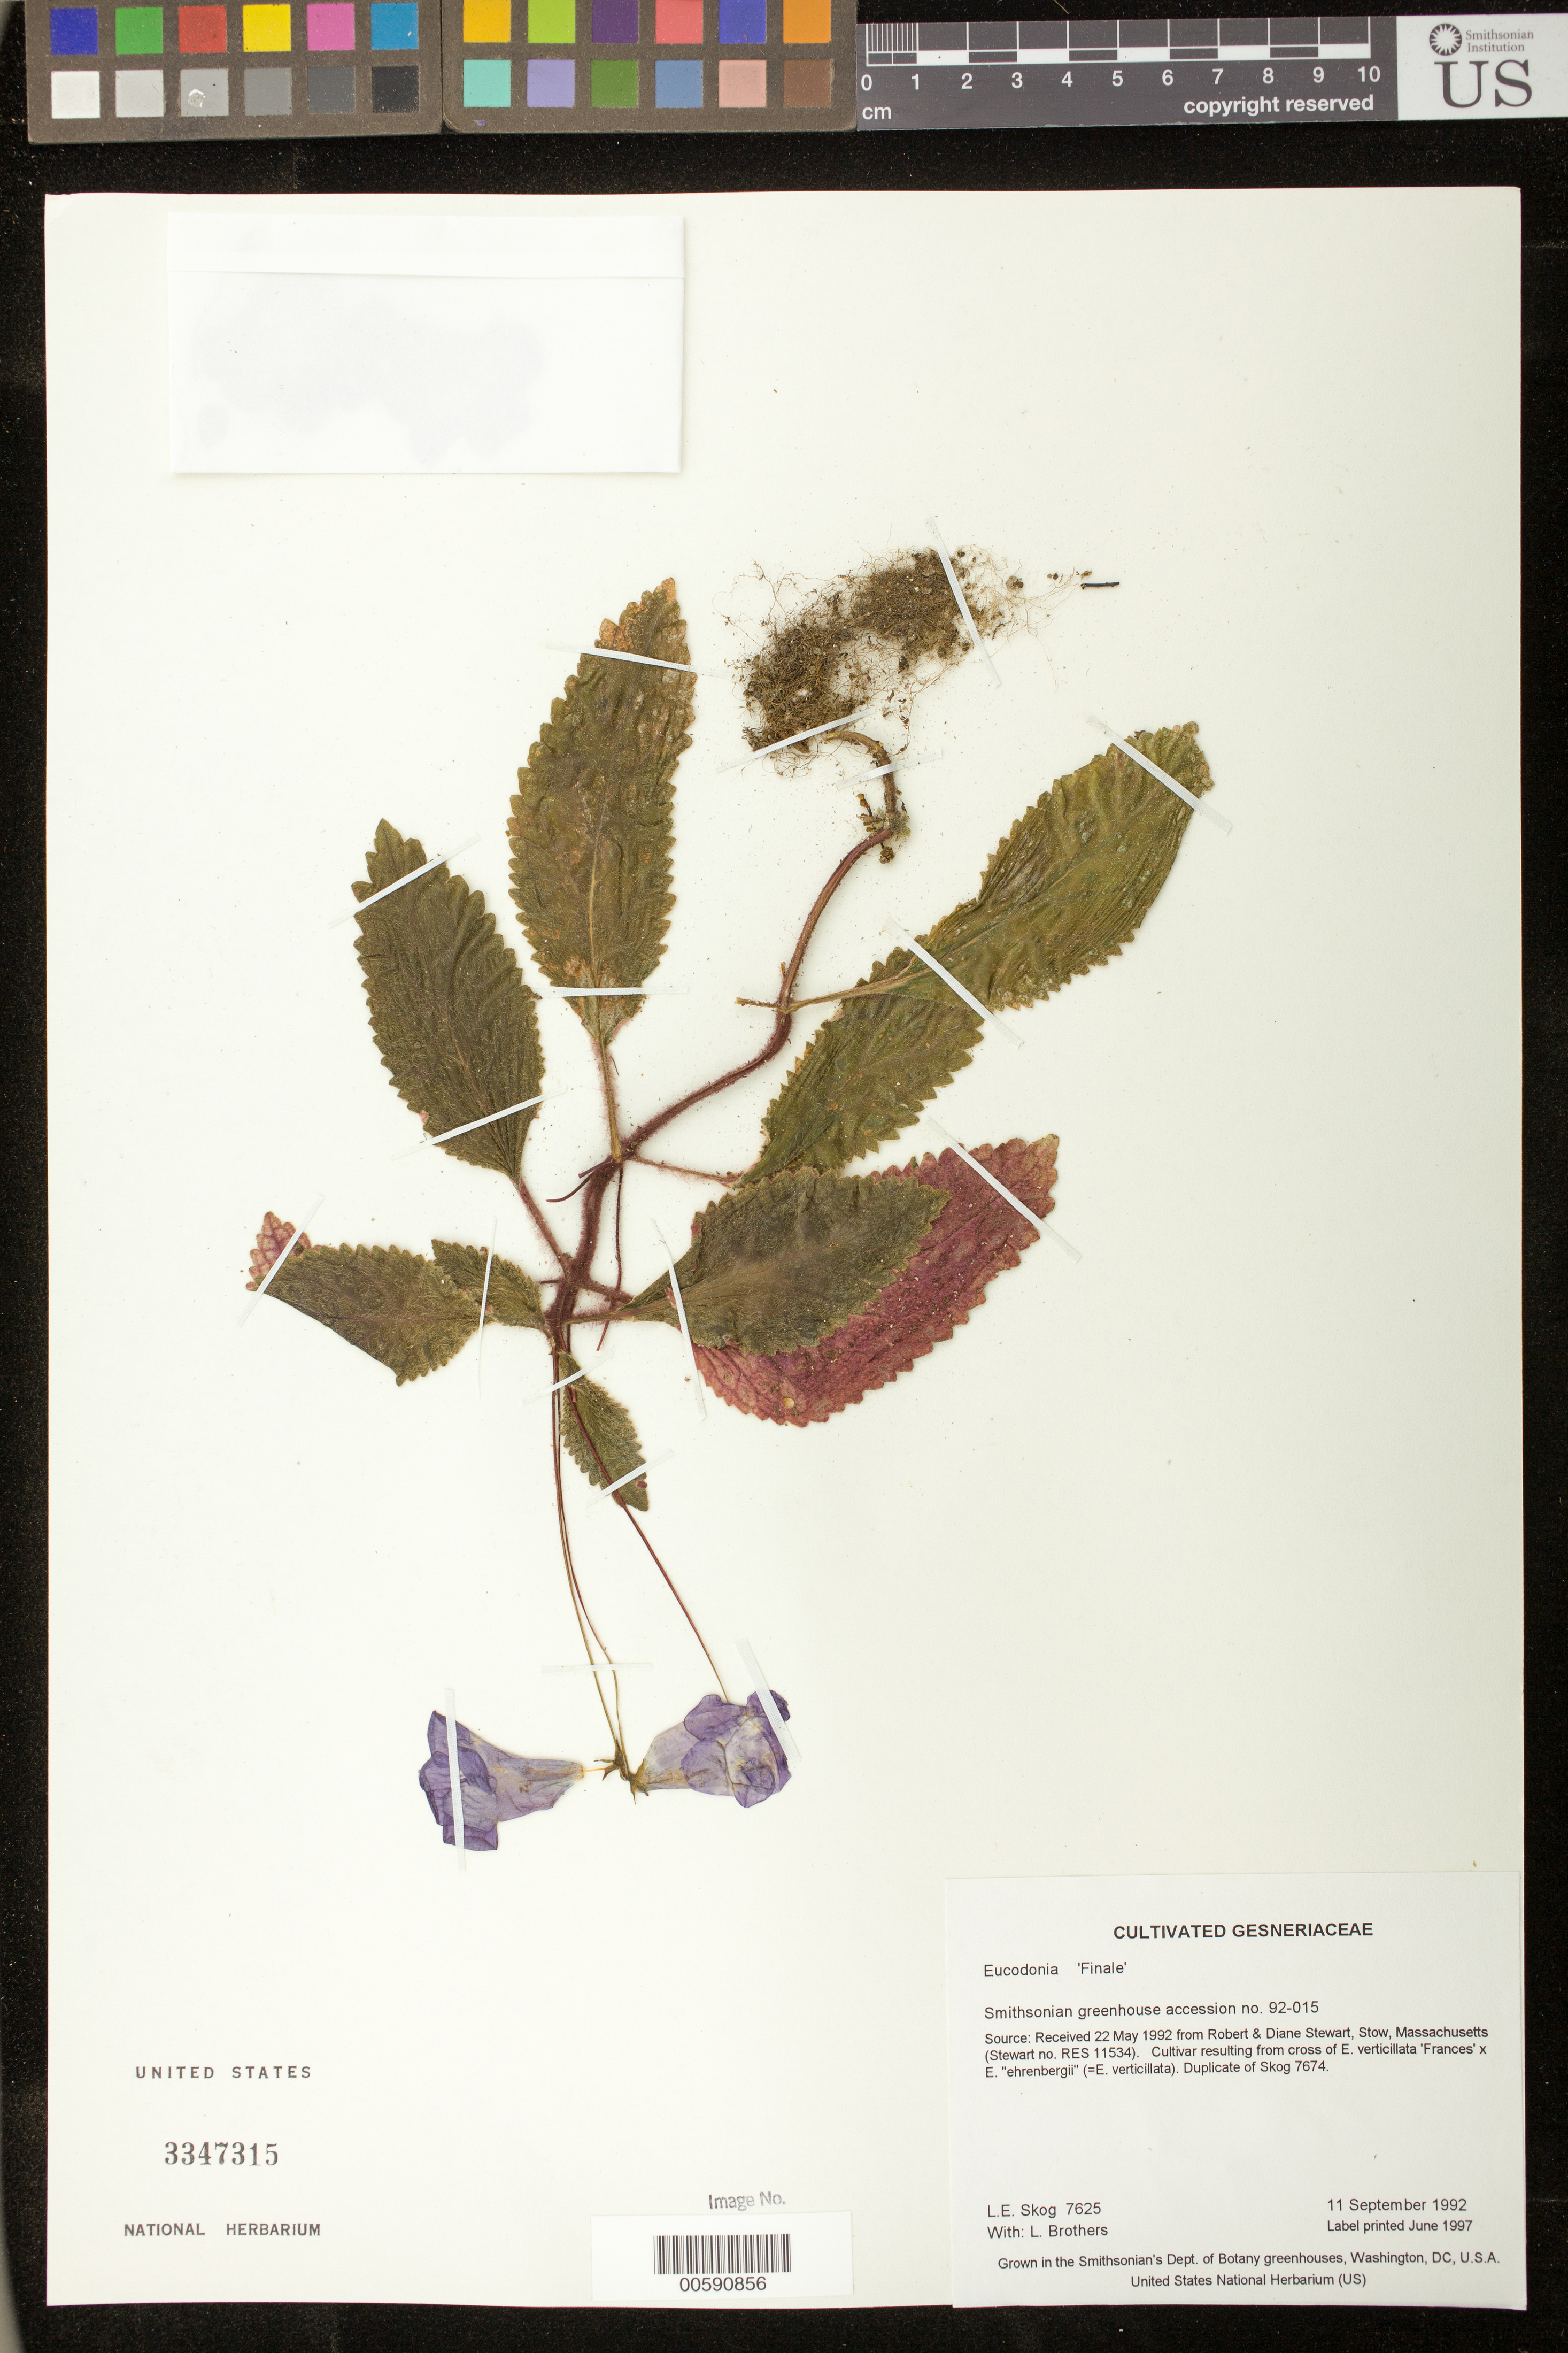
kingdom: Plantae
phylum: Tracheophyta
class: Magnoliopsida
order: Lamiales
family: Gesneriaceae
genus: Eucodonia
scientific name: Eucodonia 'Finale'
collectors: L. E. Skog & L. Brothers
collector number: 7625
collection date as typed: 11 Sep 1992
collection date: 1992-09-11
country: United States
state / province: District of Columbia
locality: Grown in the Smithsonian's Dept. of Botany greenhouses, Washington, DC, U.S.A.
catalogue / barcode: US 3347315